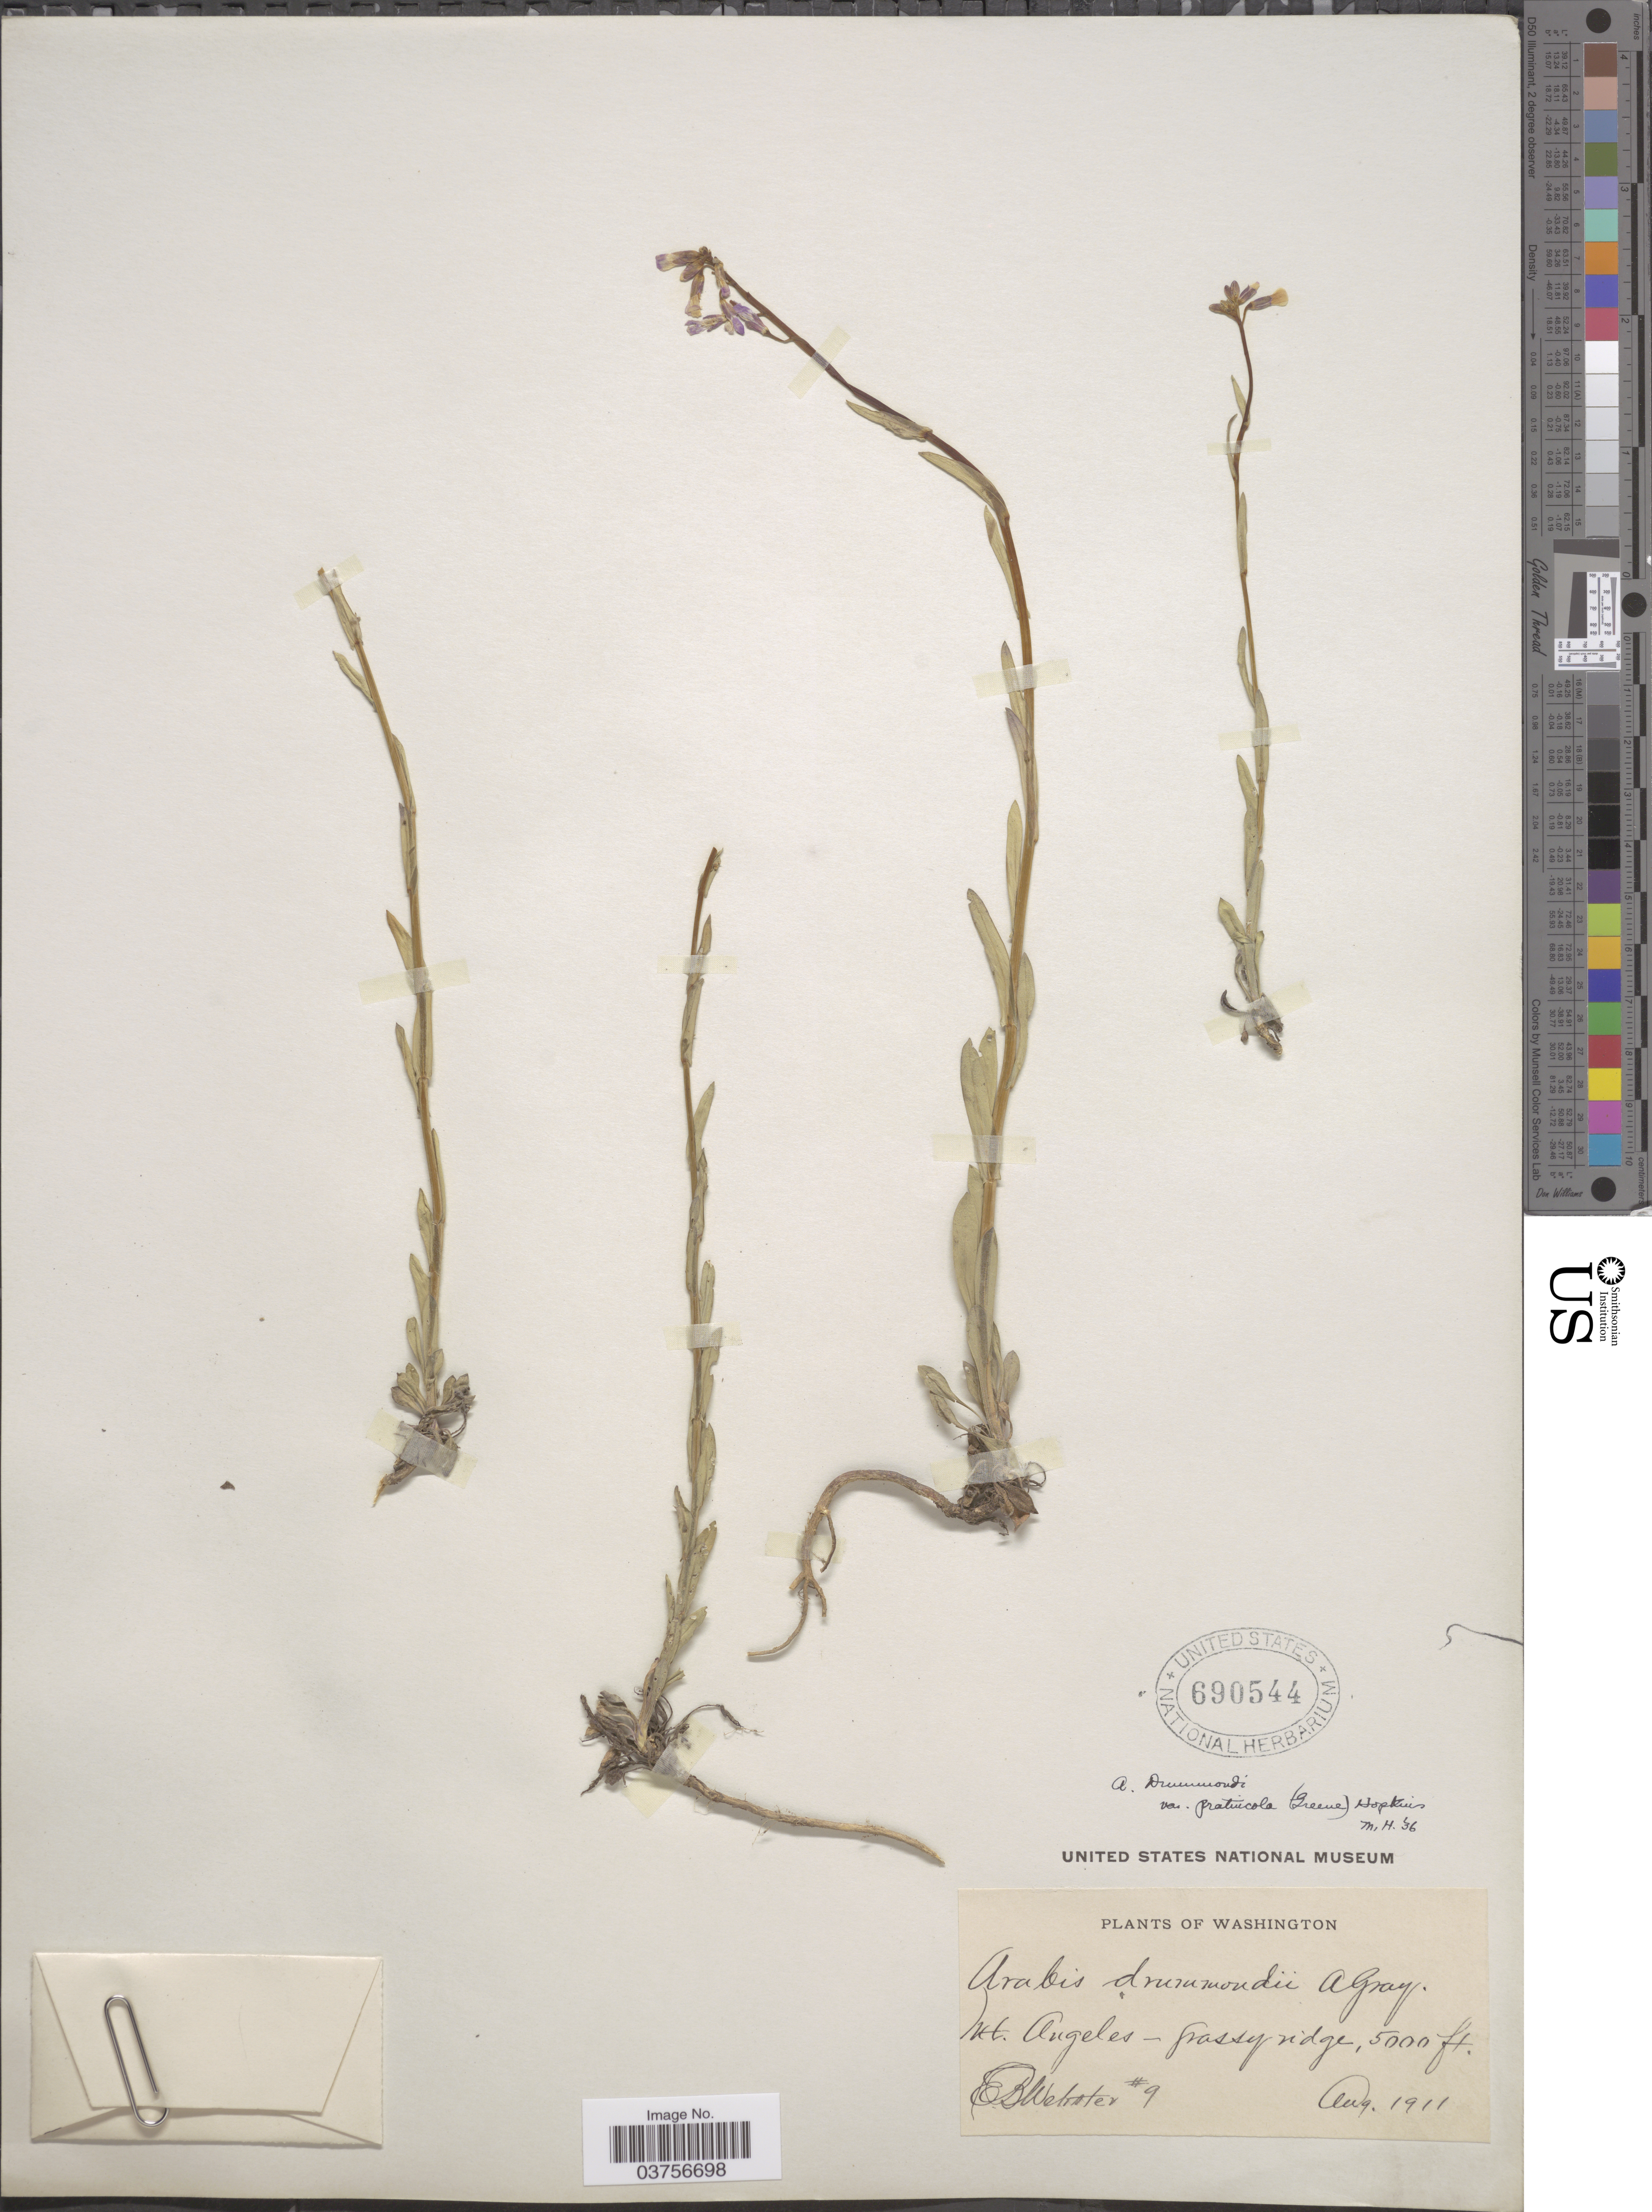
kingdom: Plantae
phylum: Tracheophyta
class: Magnoliopsida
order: Brassicales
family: Brassicaceae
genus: Arabis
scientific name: Arabis divaricarpa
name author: A. Nelson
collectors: E. B. Webster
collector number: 9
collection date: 1911-08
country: United States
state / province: Washington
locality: Mt. Angeles.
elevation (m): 1524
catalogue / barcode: US 690544